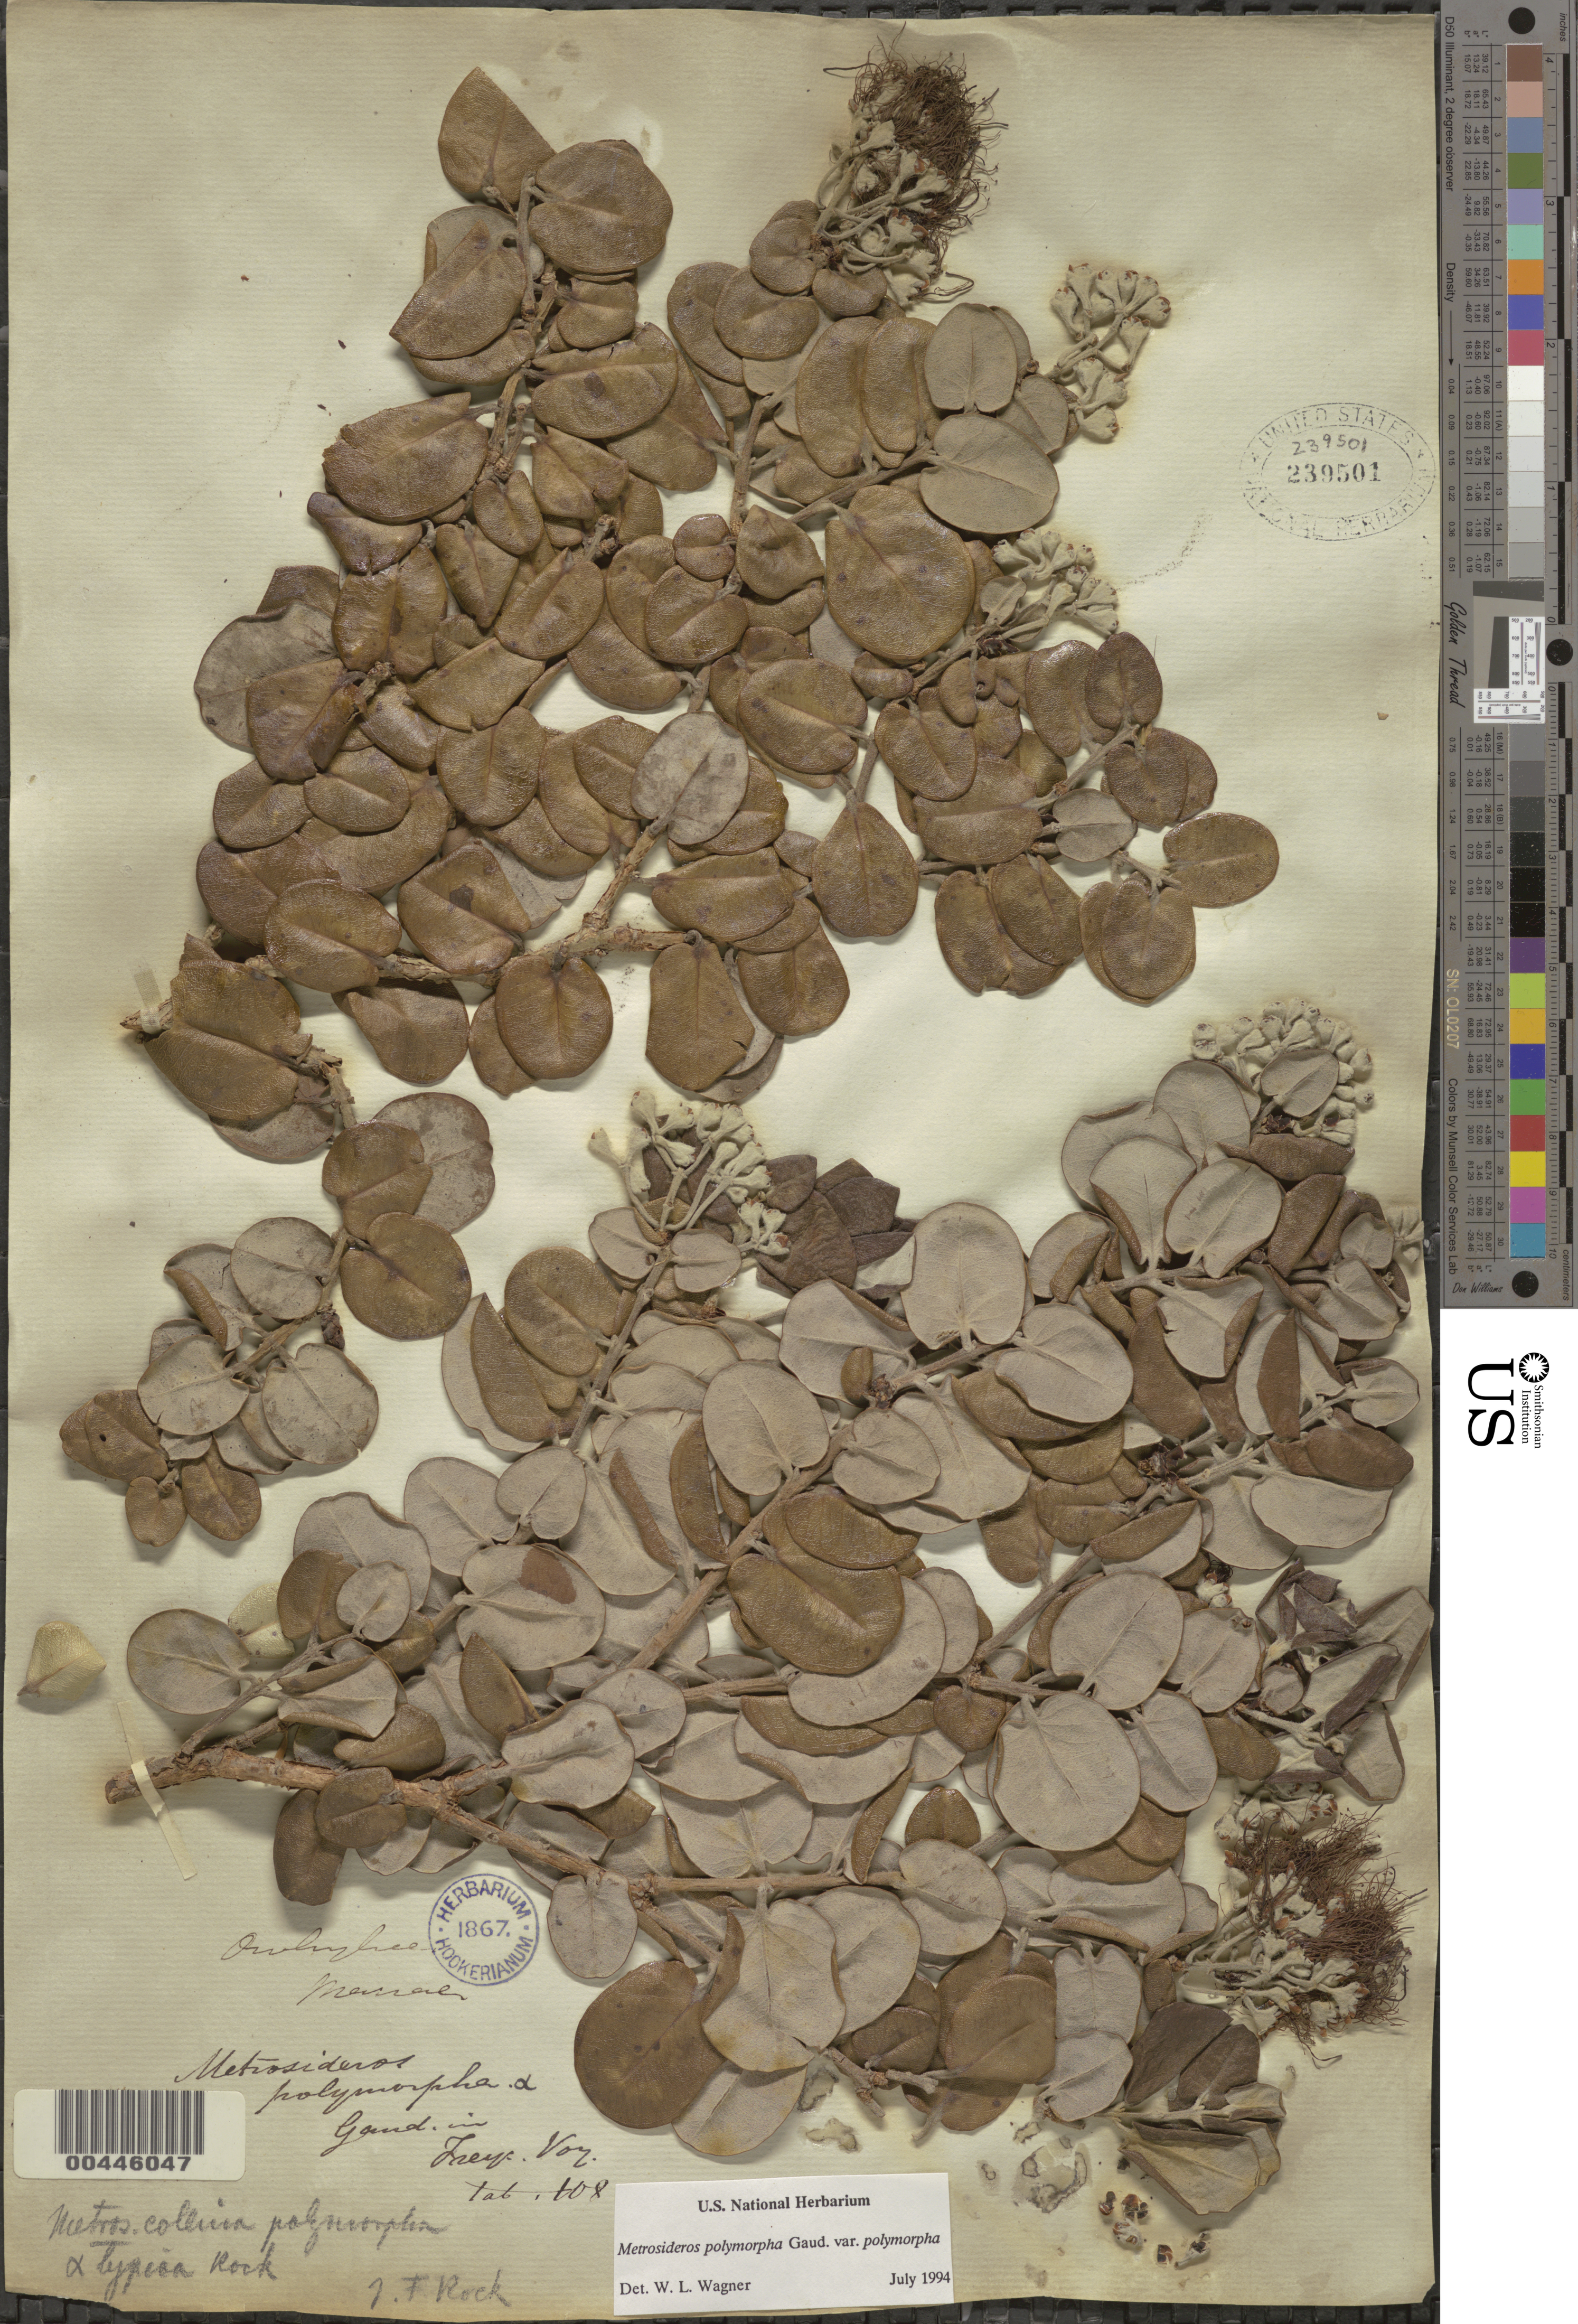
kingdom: Plantae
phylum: Tracheophyta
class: Magnoliopsida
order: Myrtales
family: Myrtaceae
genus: Metrosideros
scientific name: Metrosideros polymorpha var. polymorpha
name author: Gaudich.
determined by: Wagner, W. L., (BOT), Smithsonian Institution - National Museum of Natural History (UNITED STATES)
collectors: C. Gaudichaud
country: United States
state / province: Hawaii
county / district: Hawaii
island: Hawaii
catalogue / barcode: US 239501